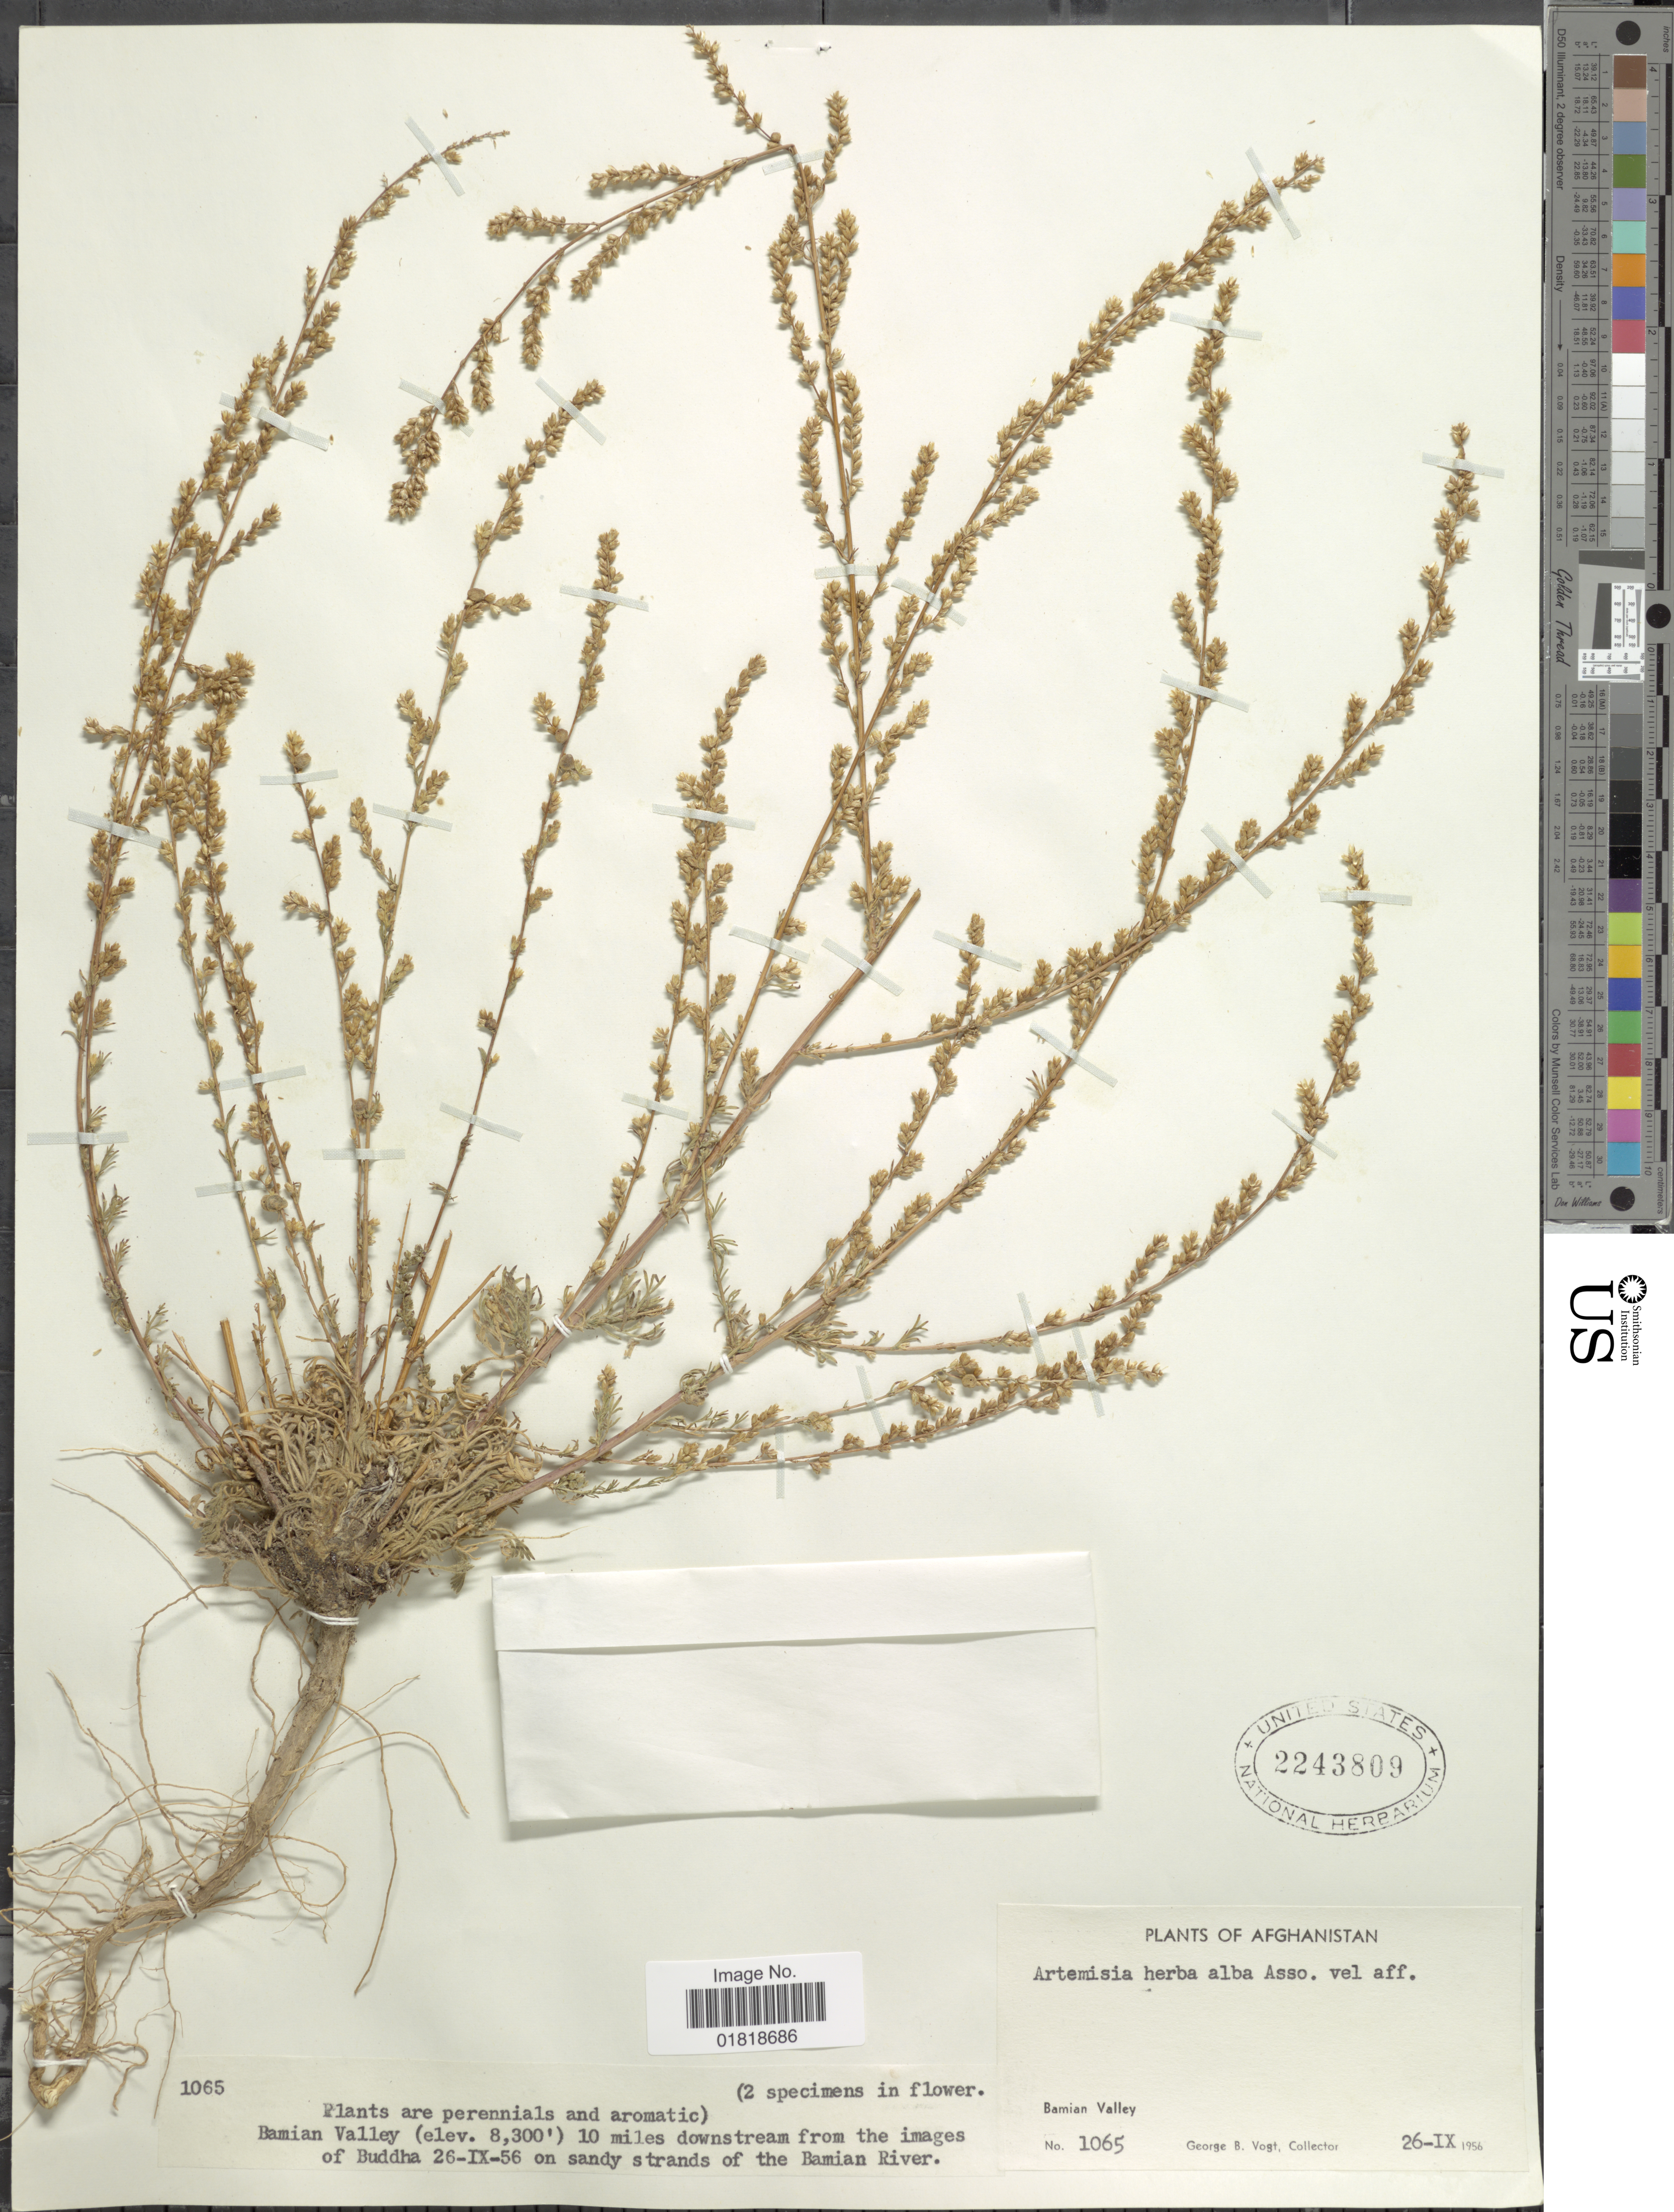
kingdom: Plantae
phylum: Tracheophyta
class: Magnoliopsida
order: Asterales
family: Asteraceae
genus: Artemisia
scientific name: Artemisia herba-alba asso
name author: Asso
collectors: G. B. Vogt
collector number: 1065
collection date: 1956-09-26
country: Afghanistan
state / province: Bamian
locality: Bamian Valley, 10 miles downstream from the images of Buddha on sandy strand of the Bamian River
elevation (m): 2530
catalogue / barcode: US 2243806